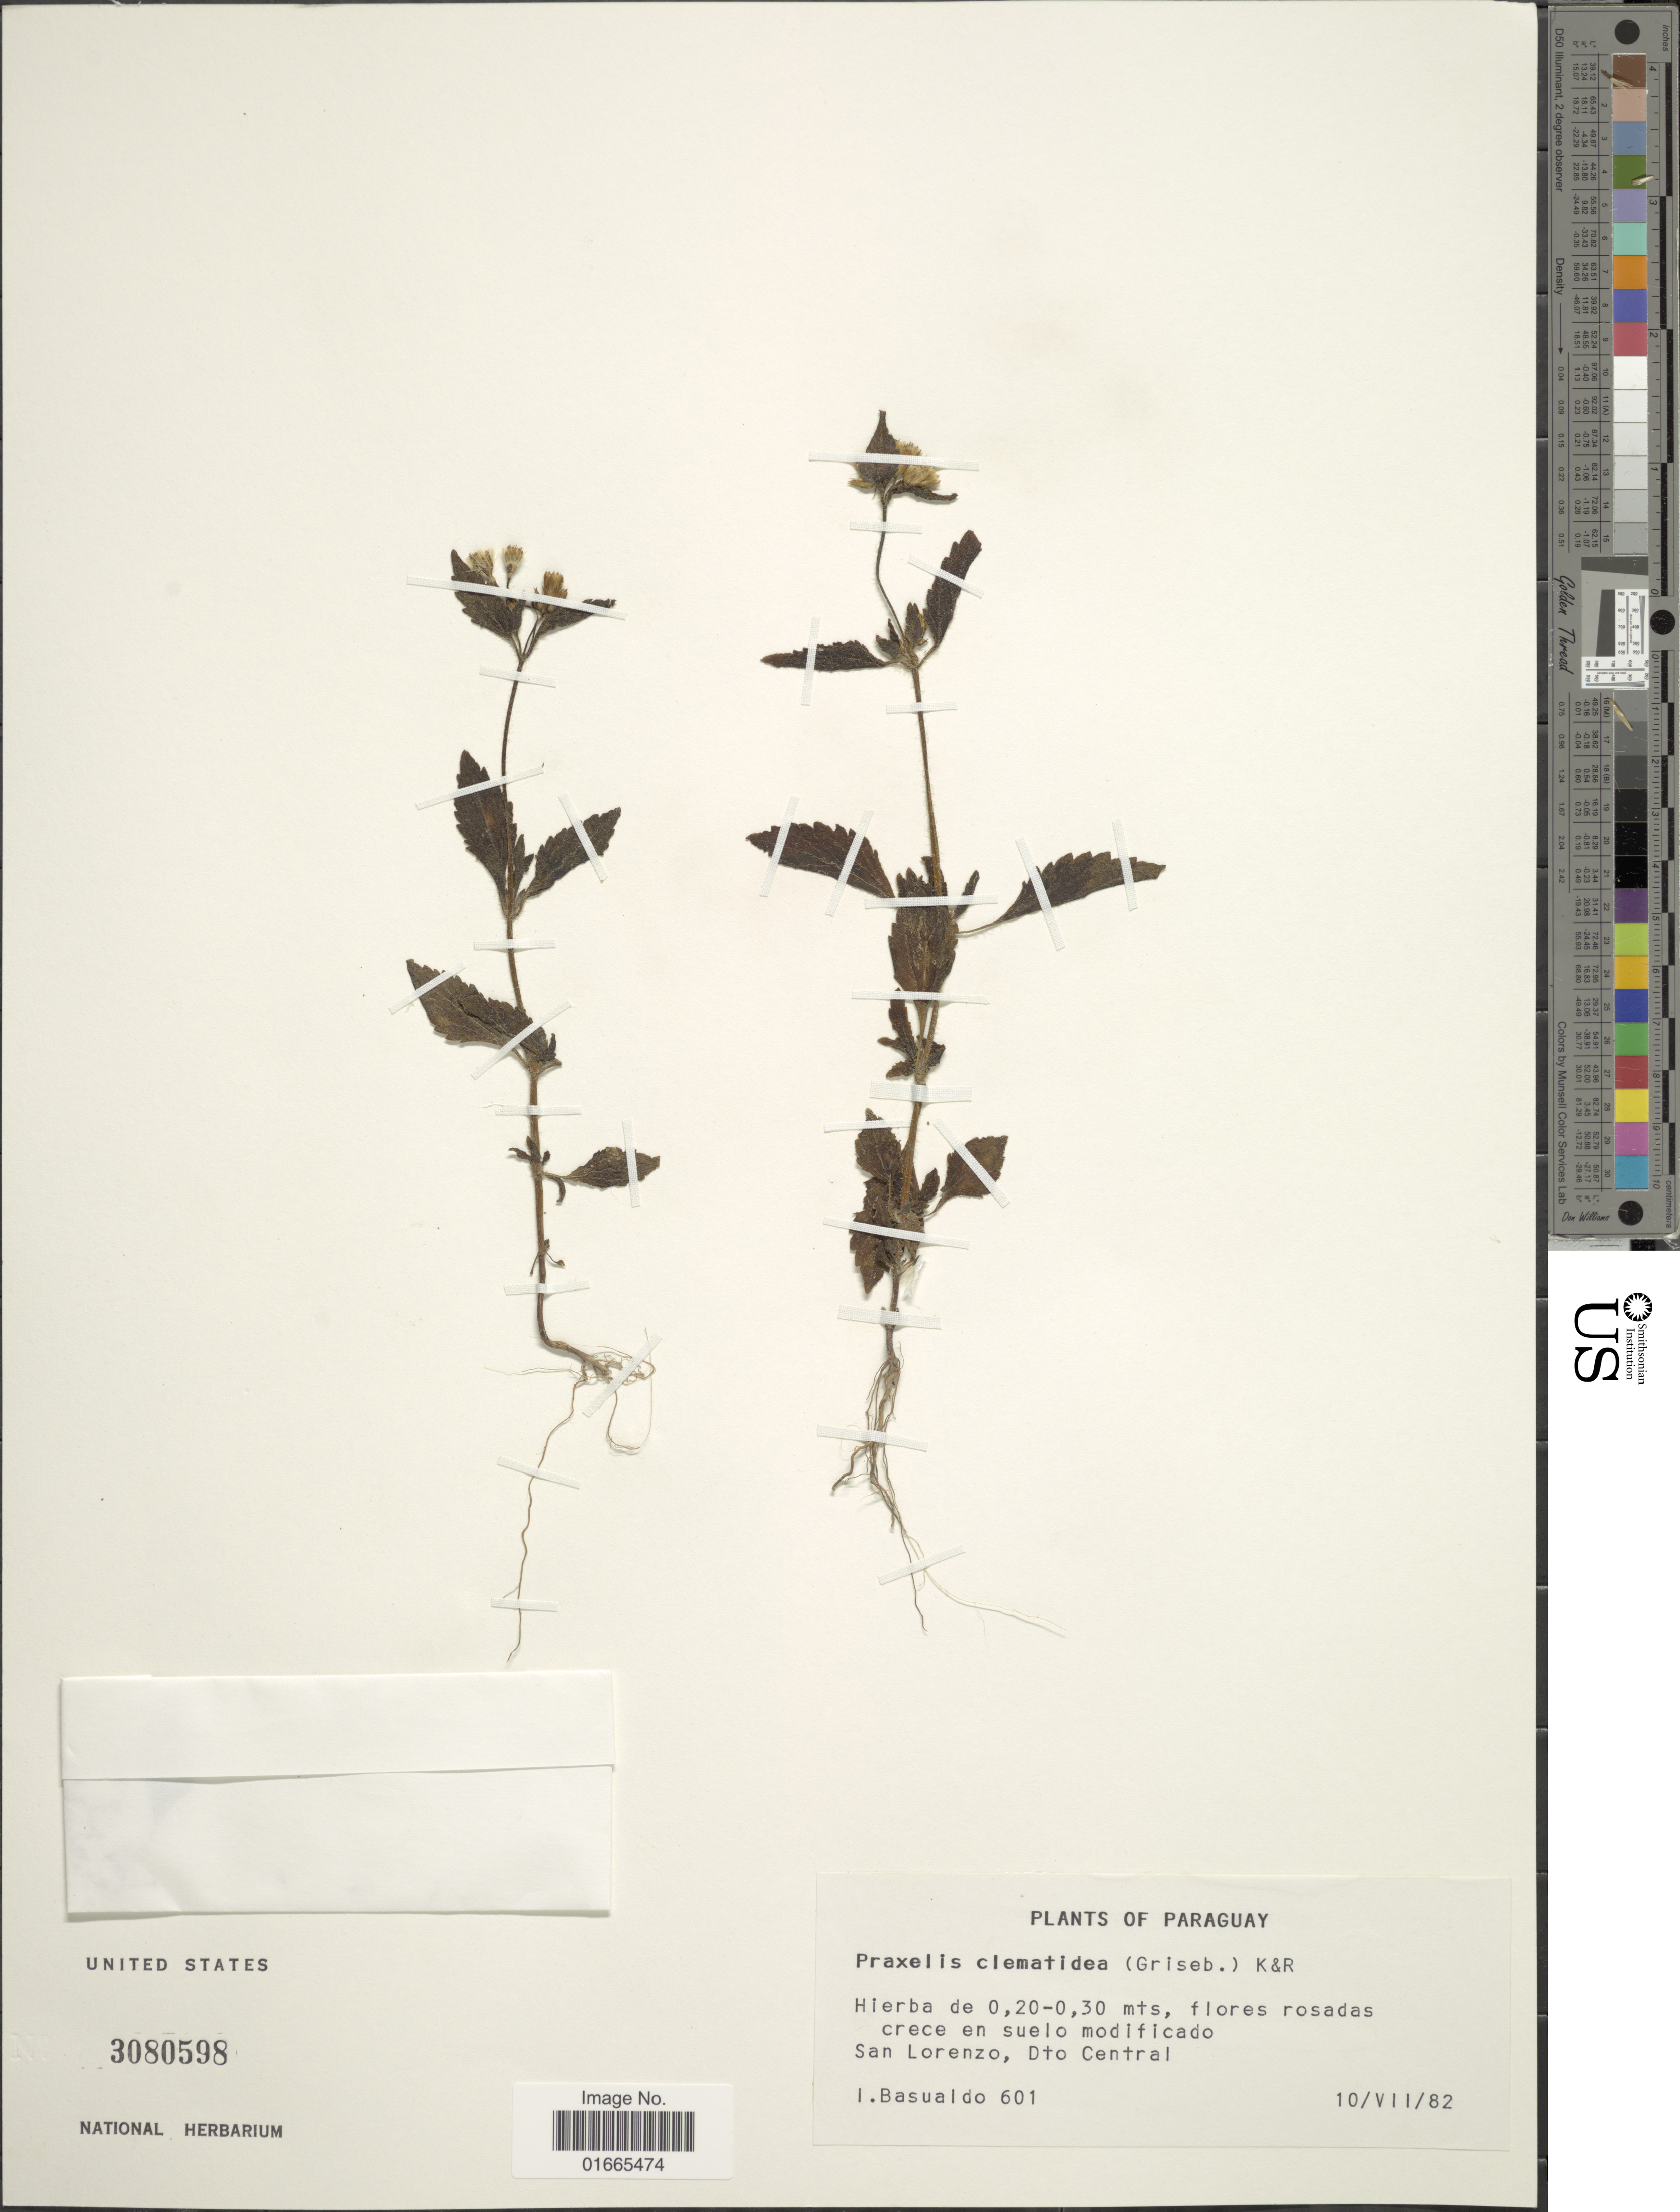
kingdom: Plantae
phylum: Tracheophyta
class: Magnoliopsida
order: Asterales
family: Asteraceae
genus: Praxelis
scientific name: Praxelis clematidea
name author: (Griseb.) R.M. King & H. Rob.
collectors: I. Basualdo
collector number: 601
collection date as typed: Transcribed d/m/y: 10/7/82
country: Paraguay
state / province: Central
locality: Dto Central, San Lorenzo.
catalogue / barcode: US 3080598